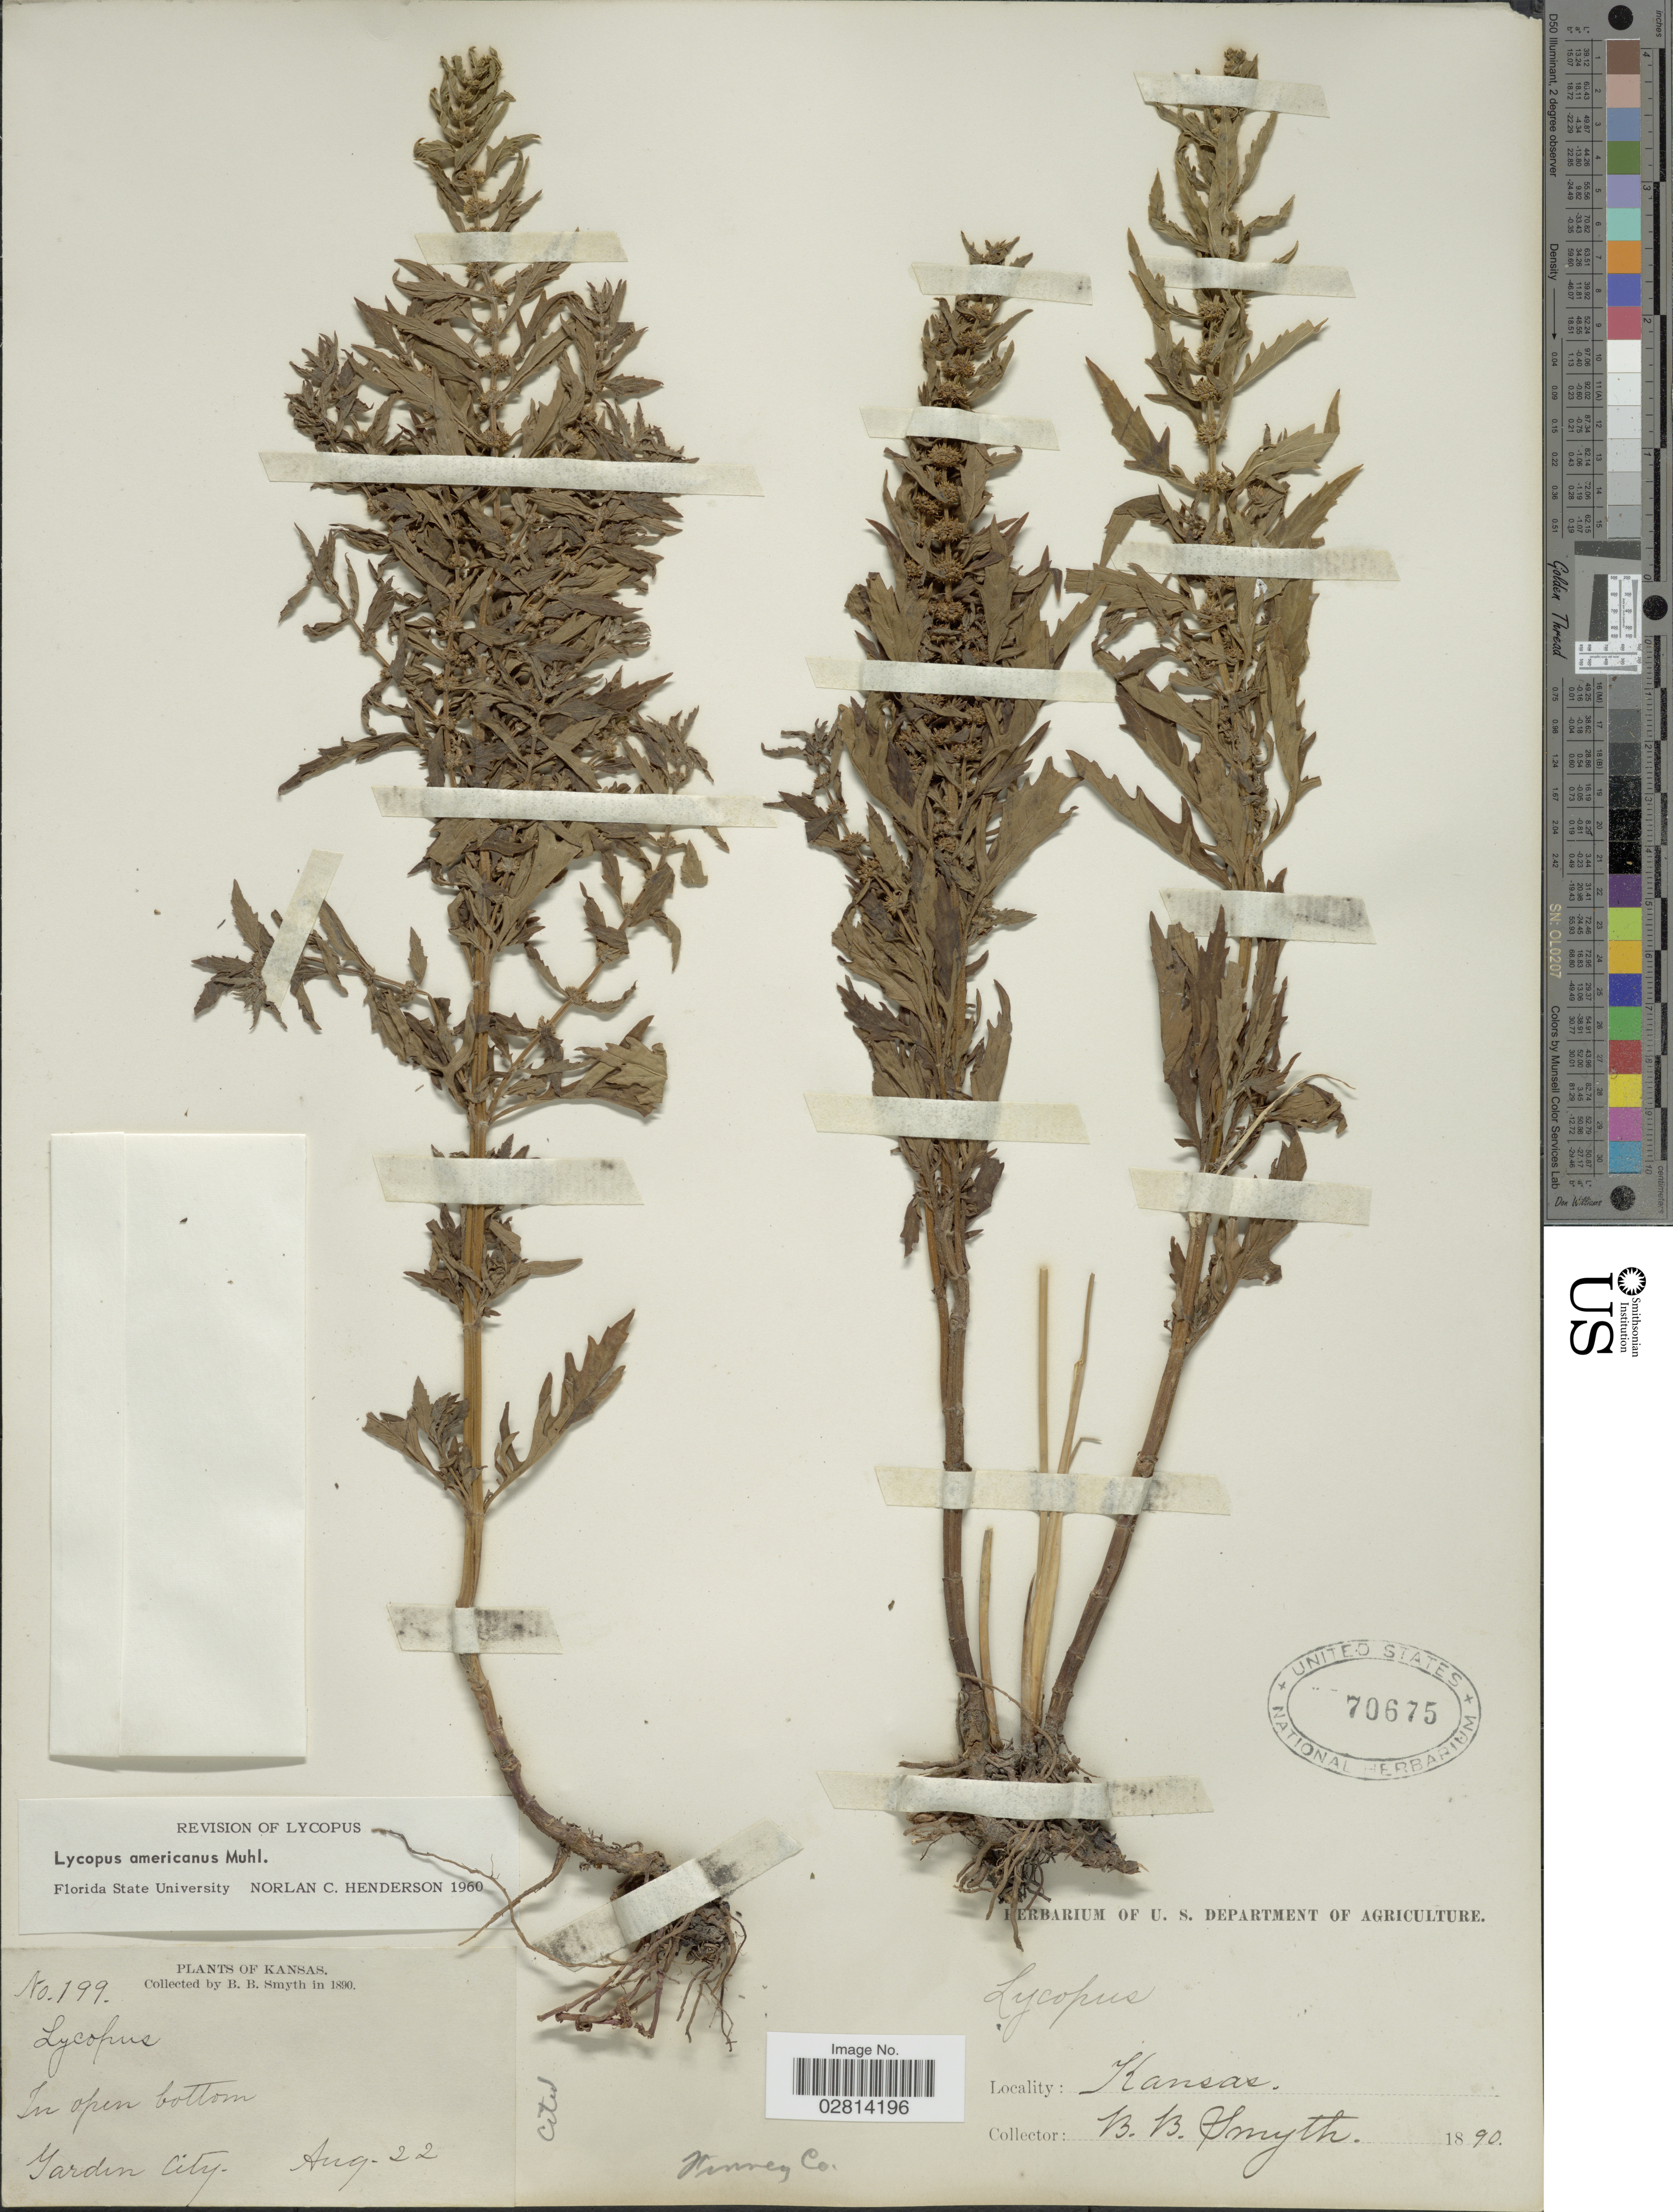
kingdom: Plantae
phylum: Tracheophyta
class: Magnoliopsida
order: Lamiales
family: Lamiaceae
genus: Lycopus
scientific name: Lycopus americanus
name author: Muhl. ex W.P.C. Barton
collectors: B. Smyth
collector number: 199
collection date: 1890-08-22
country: United States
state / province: Kansas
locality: Garden City, Pinney Co.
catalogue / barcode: US 70675